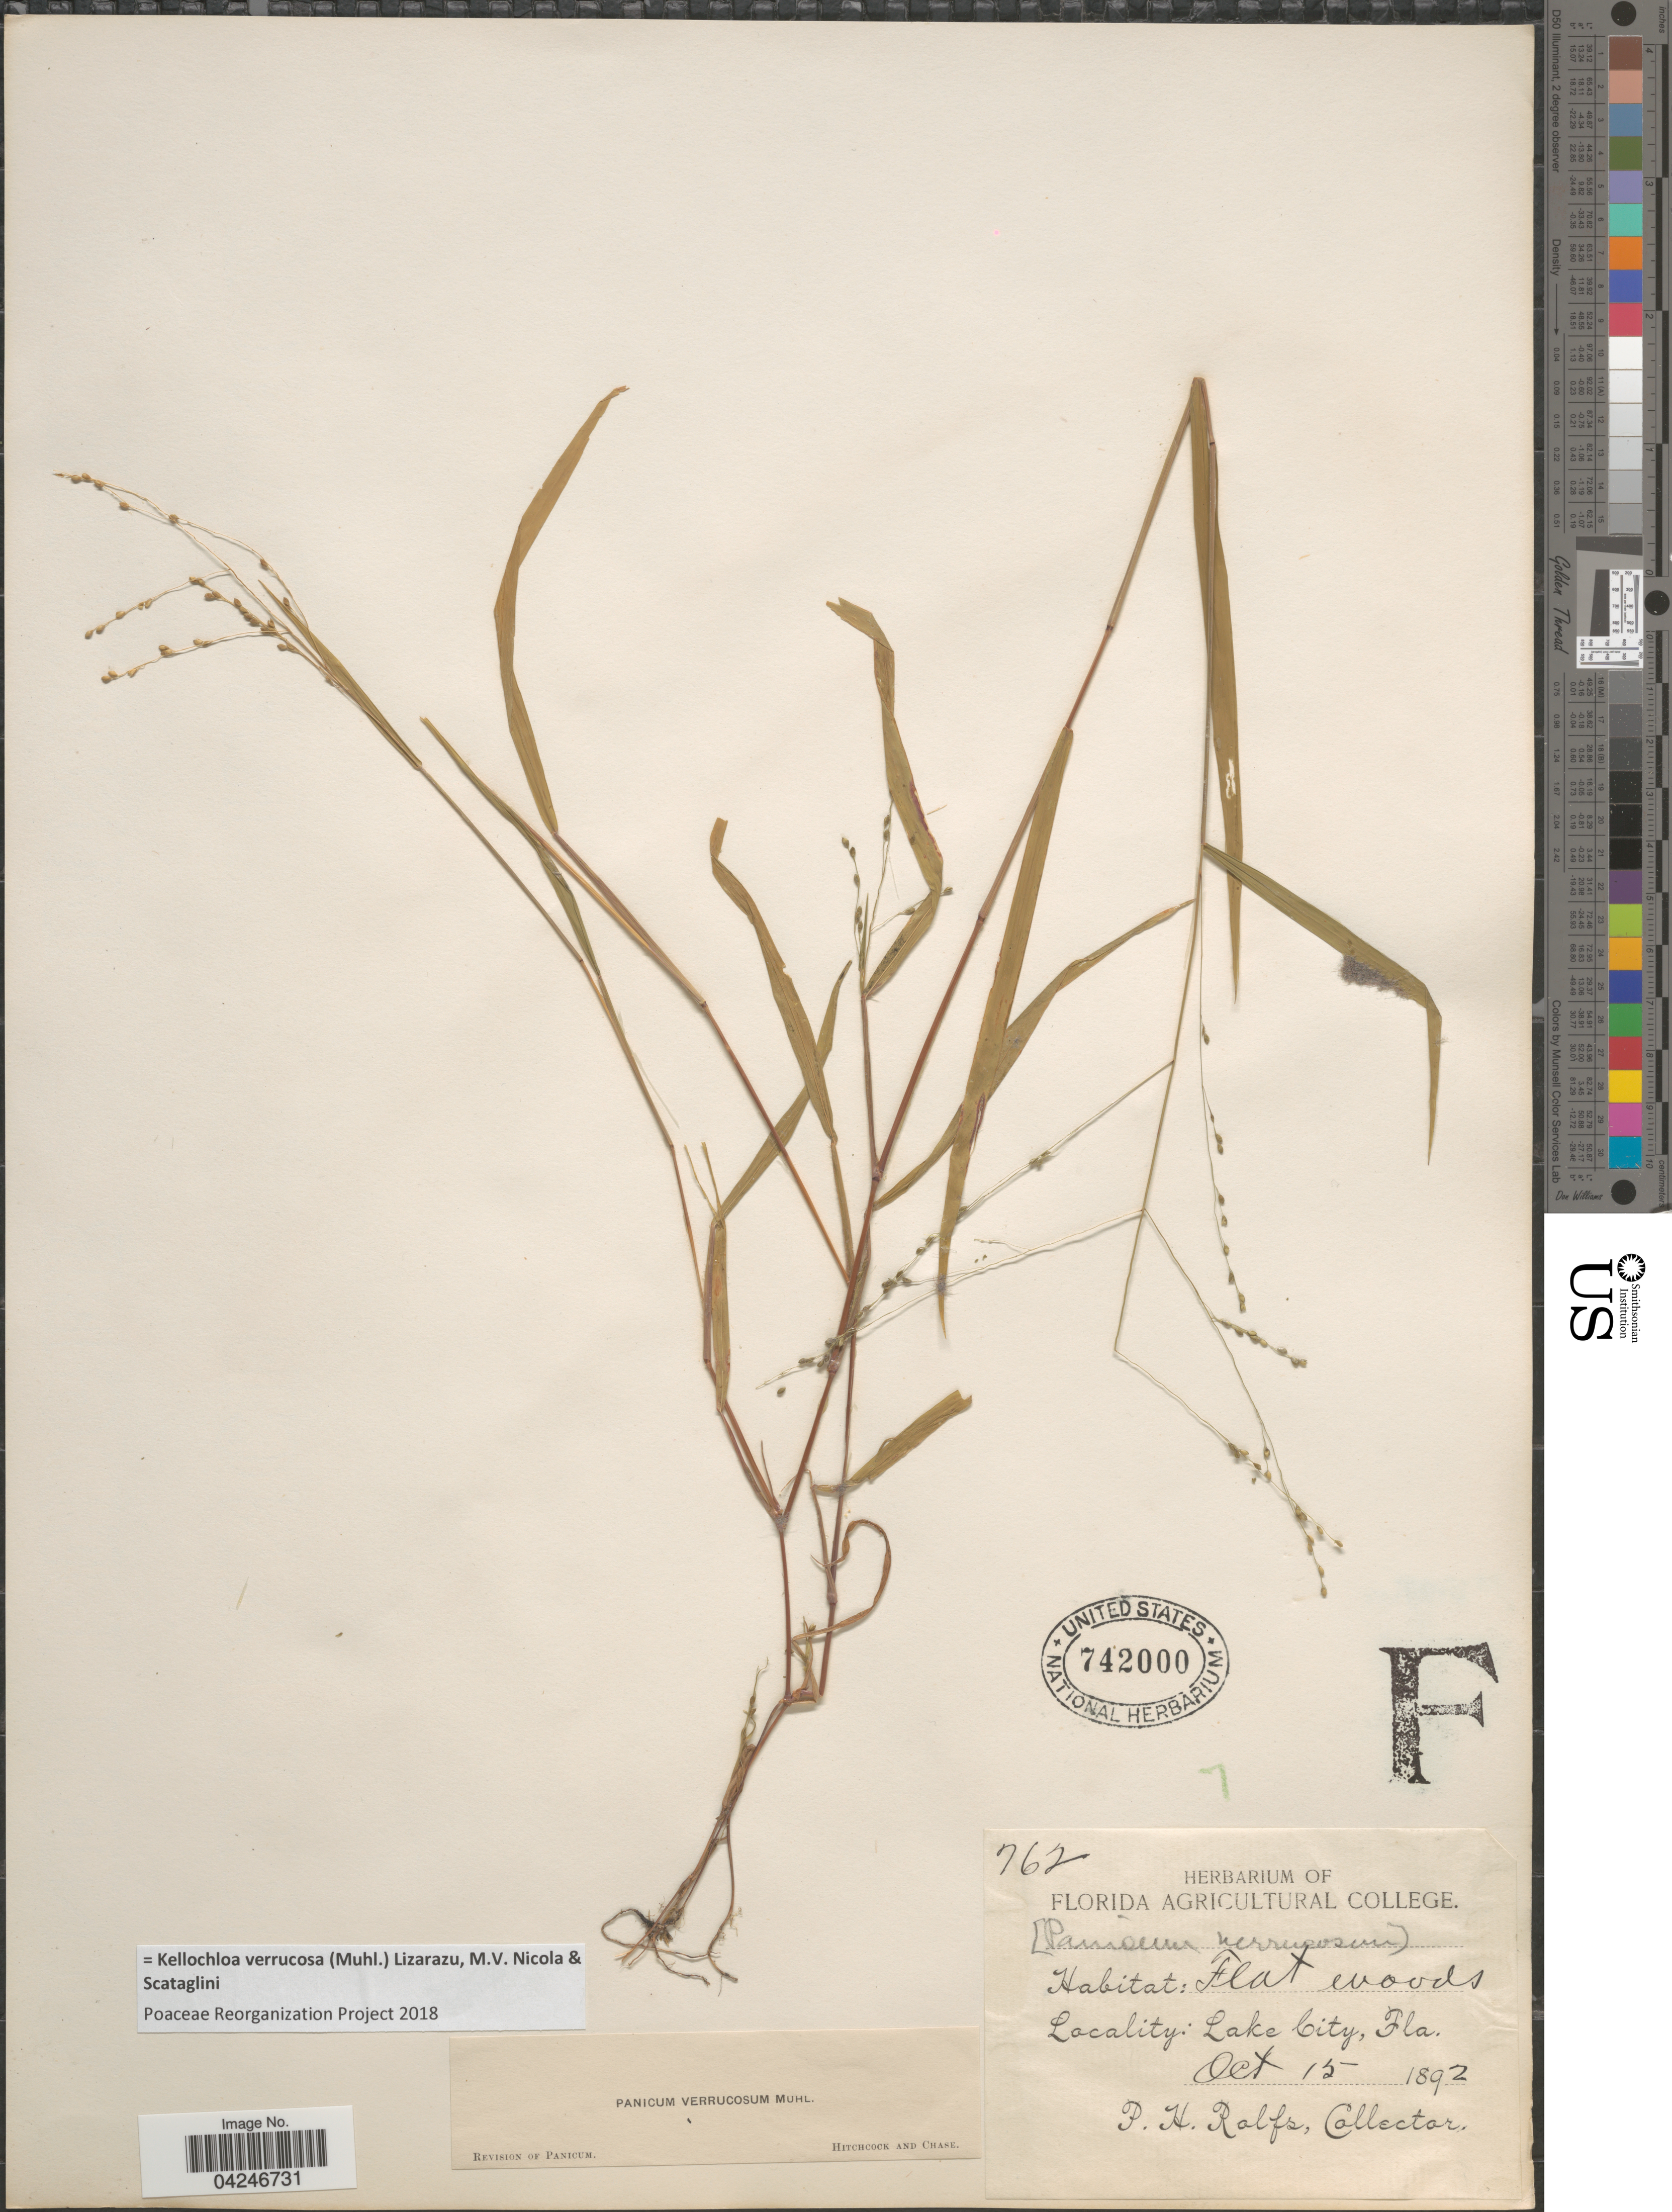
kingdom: Plantae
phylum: Tracheophyta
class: Liliopsida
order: Poales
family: Poaceae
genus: Kellochloa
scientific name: Kellochloa verrucosa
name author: (Muhl.) Lizarazu et al.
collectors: P. Ralfs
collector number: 762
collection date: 1892-10-15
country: United States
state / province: Florida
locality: Lake City.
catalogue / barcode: US 742000